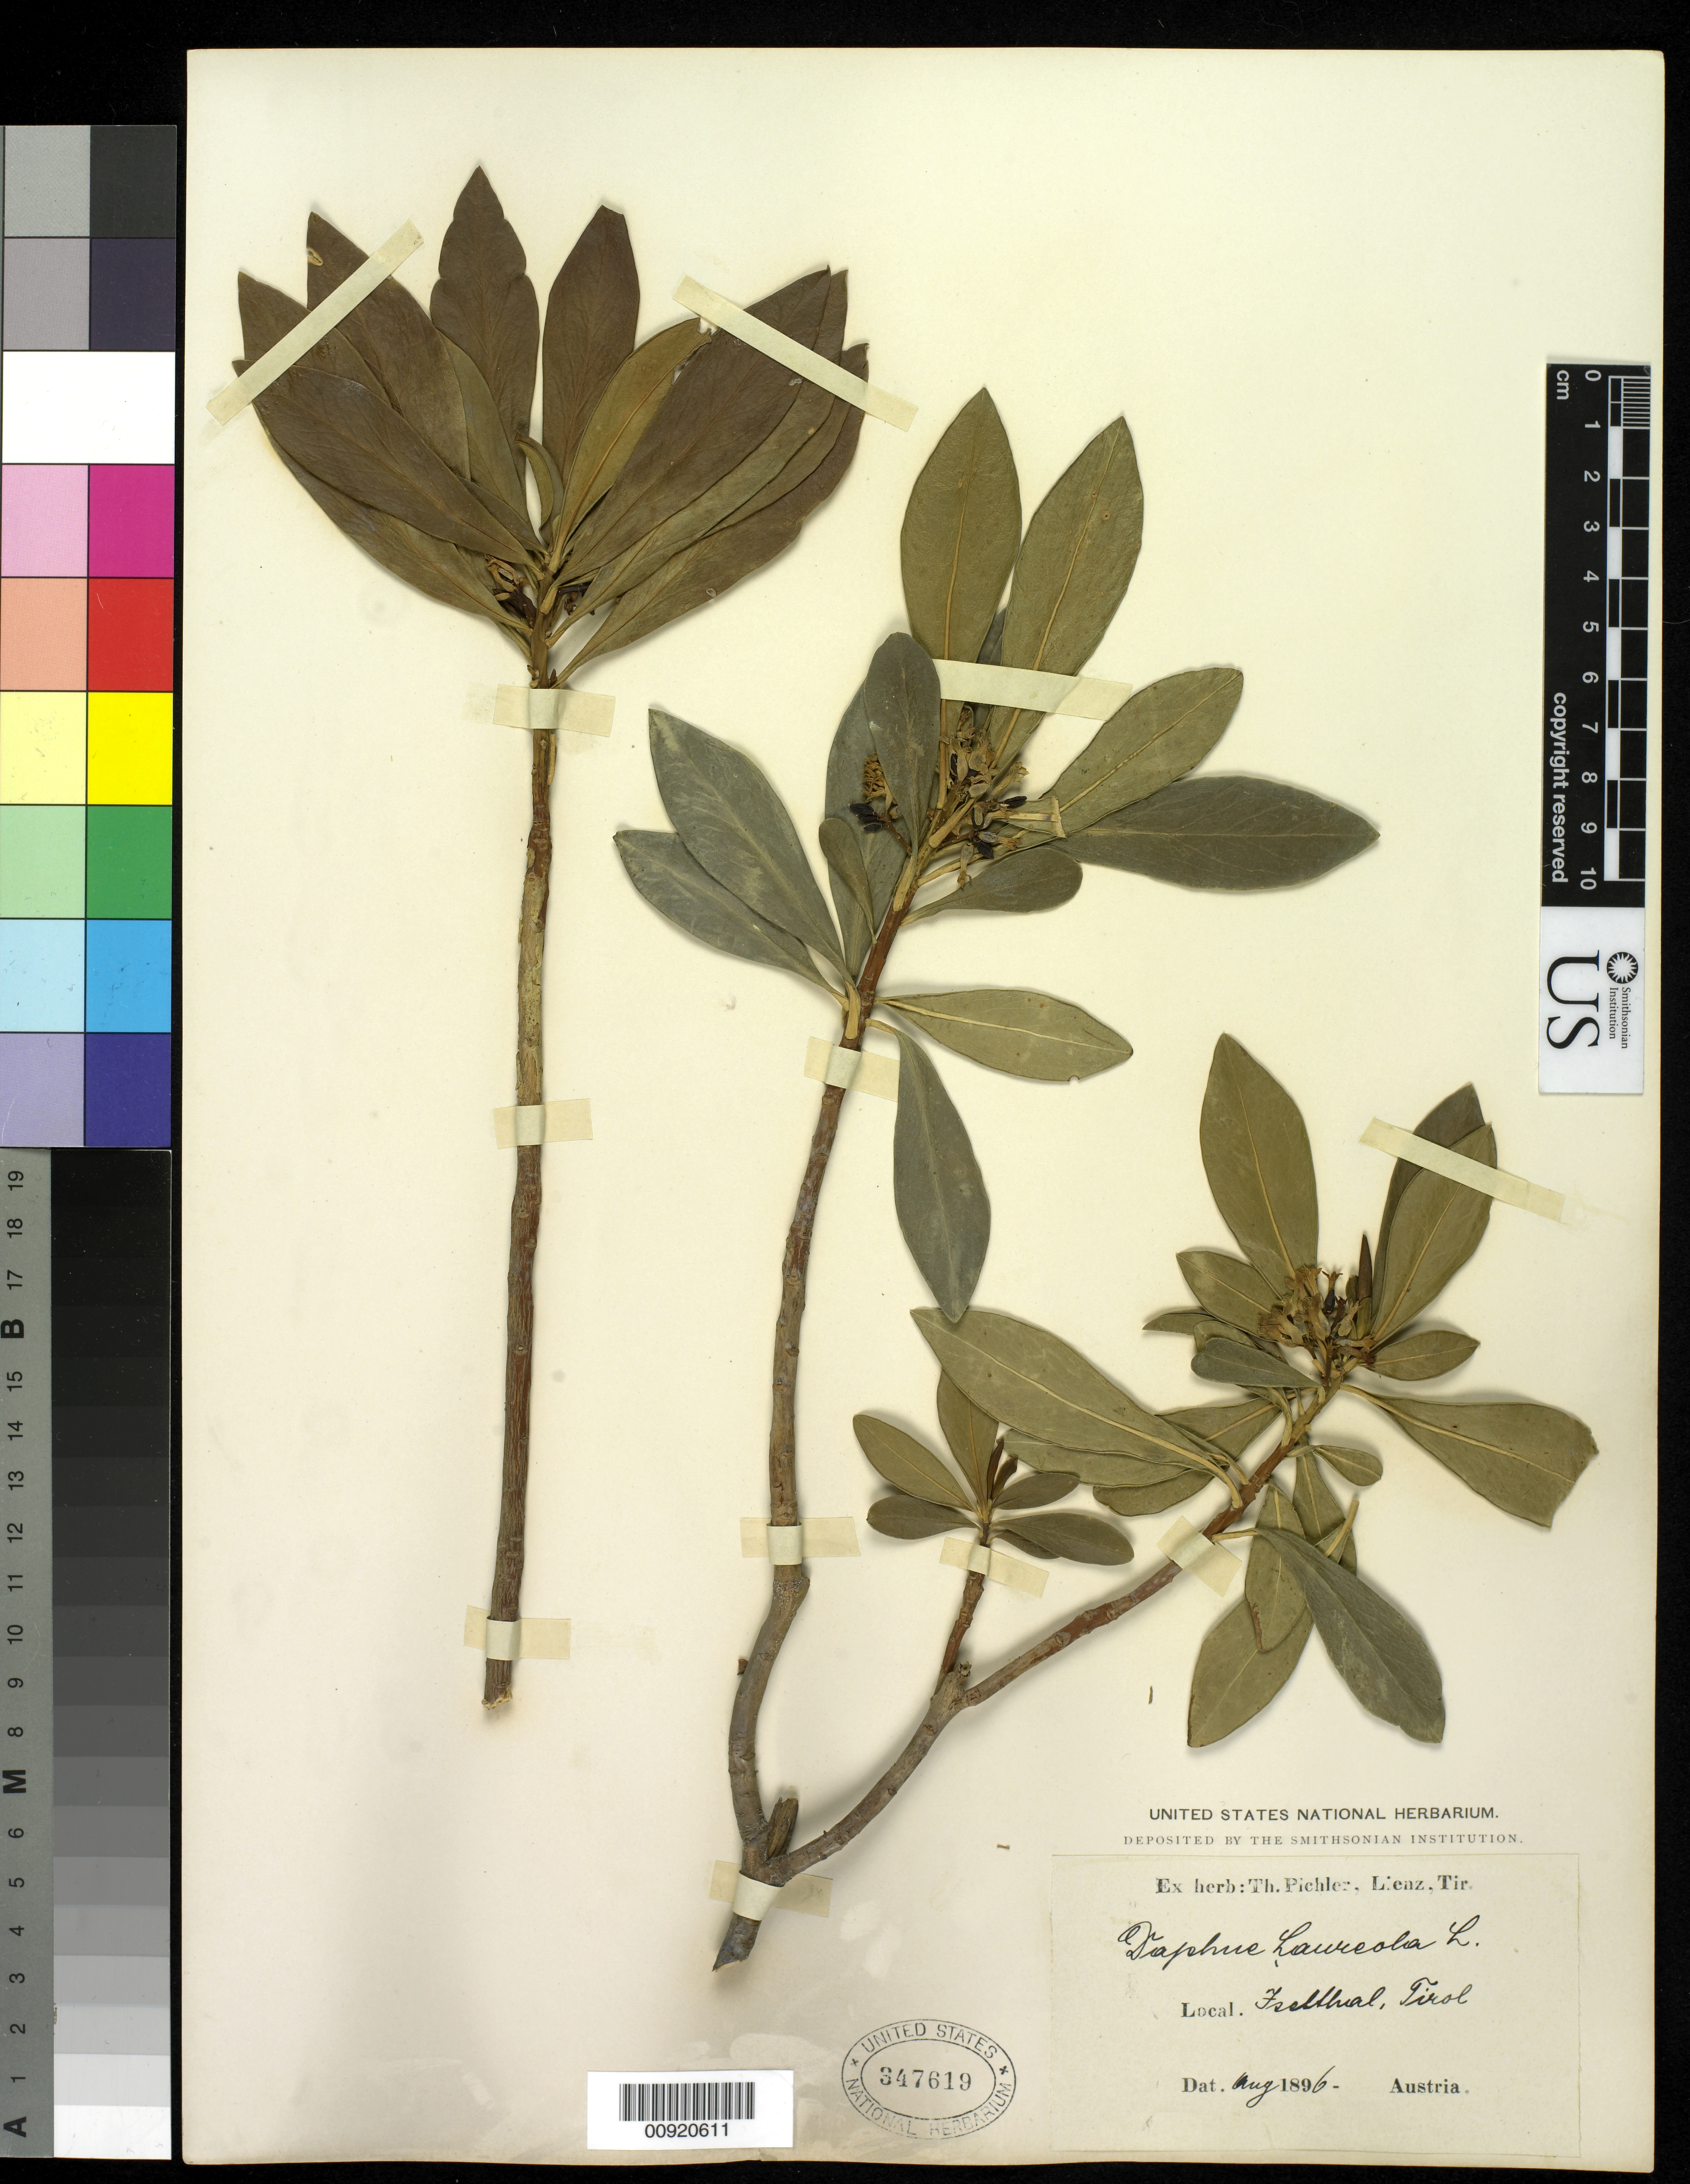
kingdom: Plantae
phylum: Tracheophyta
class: Magnoliopsida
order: Malvales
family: Thymelaeaceae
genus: Daphne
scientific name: Daphne laureola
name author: L.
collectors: T. Pichler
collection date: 1896-08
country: Austria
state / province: Tirol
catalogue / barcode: US 347619